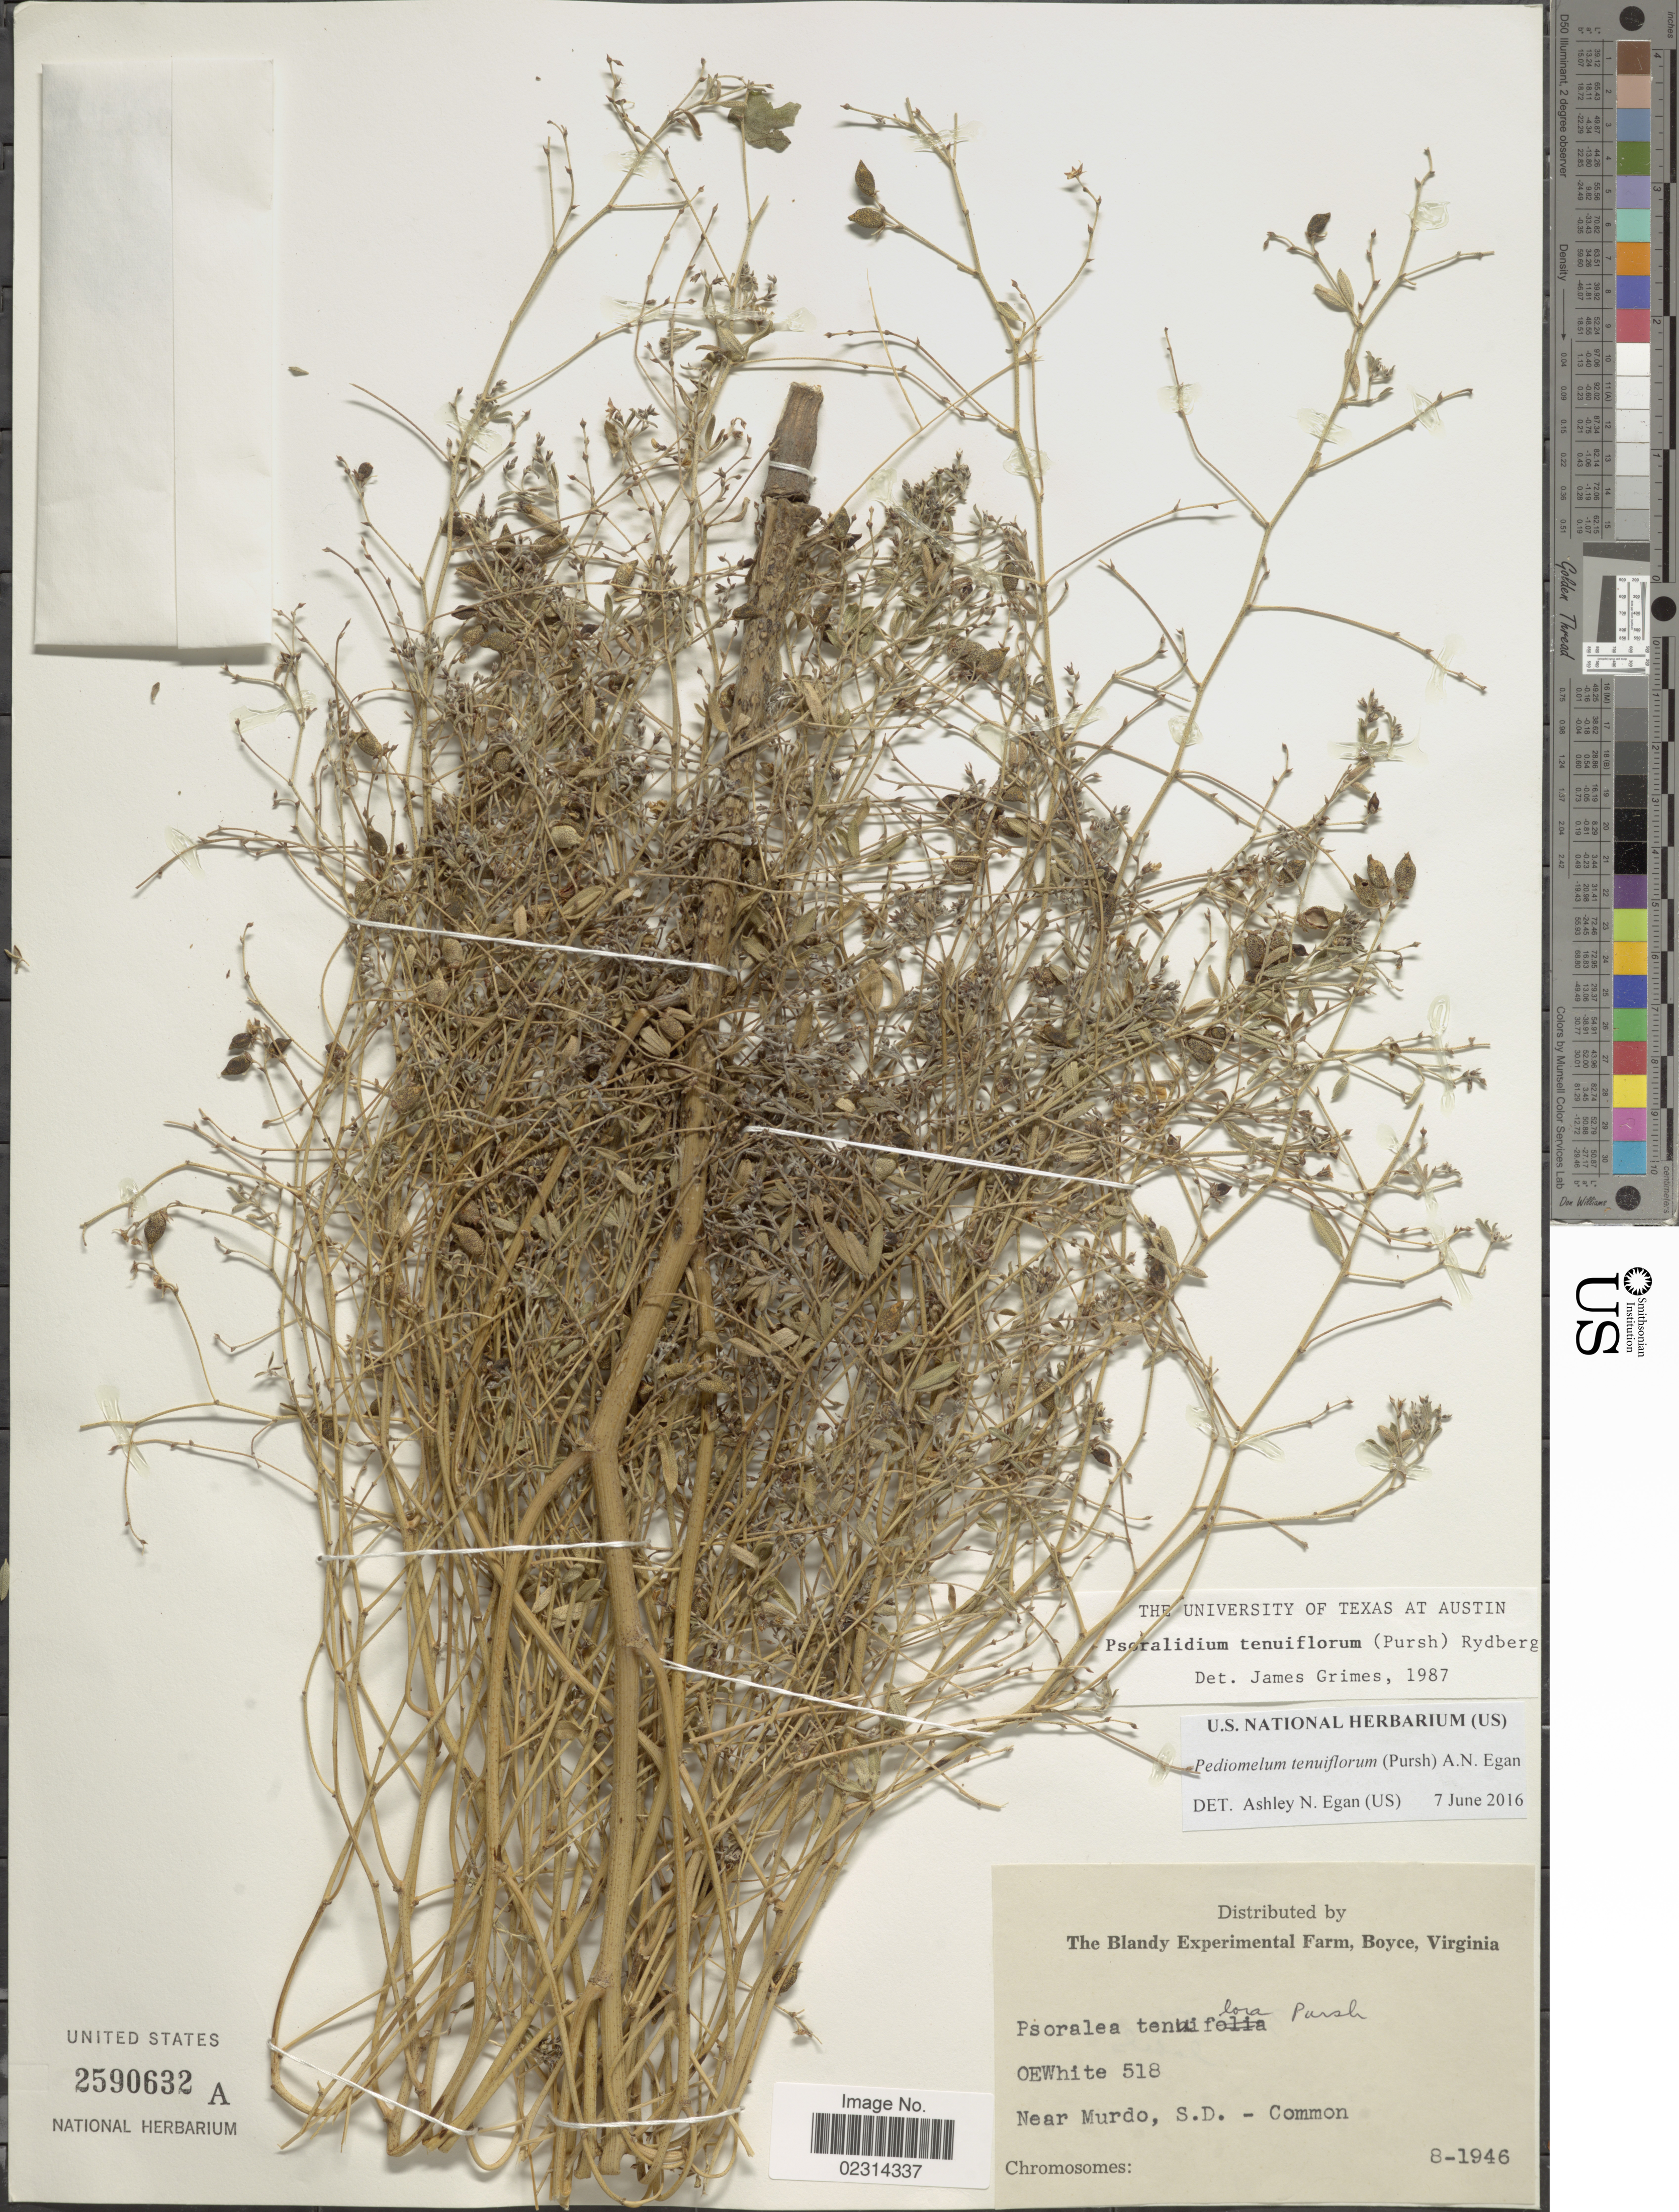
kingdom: Plantae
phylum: Tracheophyta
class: Magnoliopsida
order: Fabales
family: Fabaceae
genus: Psoralidium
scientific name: Psoralidium tenuiflorum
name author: (Pursh) Rydb.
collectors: O. E. White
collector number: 518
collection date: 1946-08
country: United States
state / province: South Dakota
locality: Near Murdo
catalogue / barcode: US 2590632A